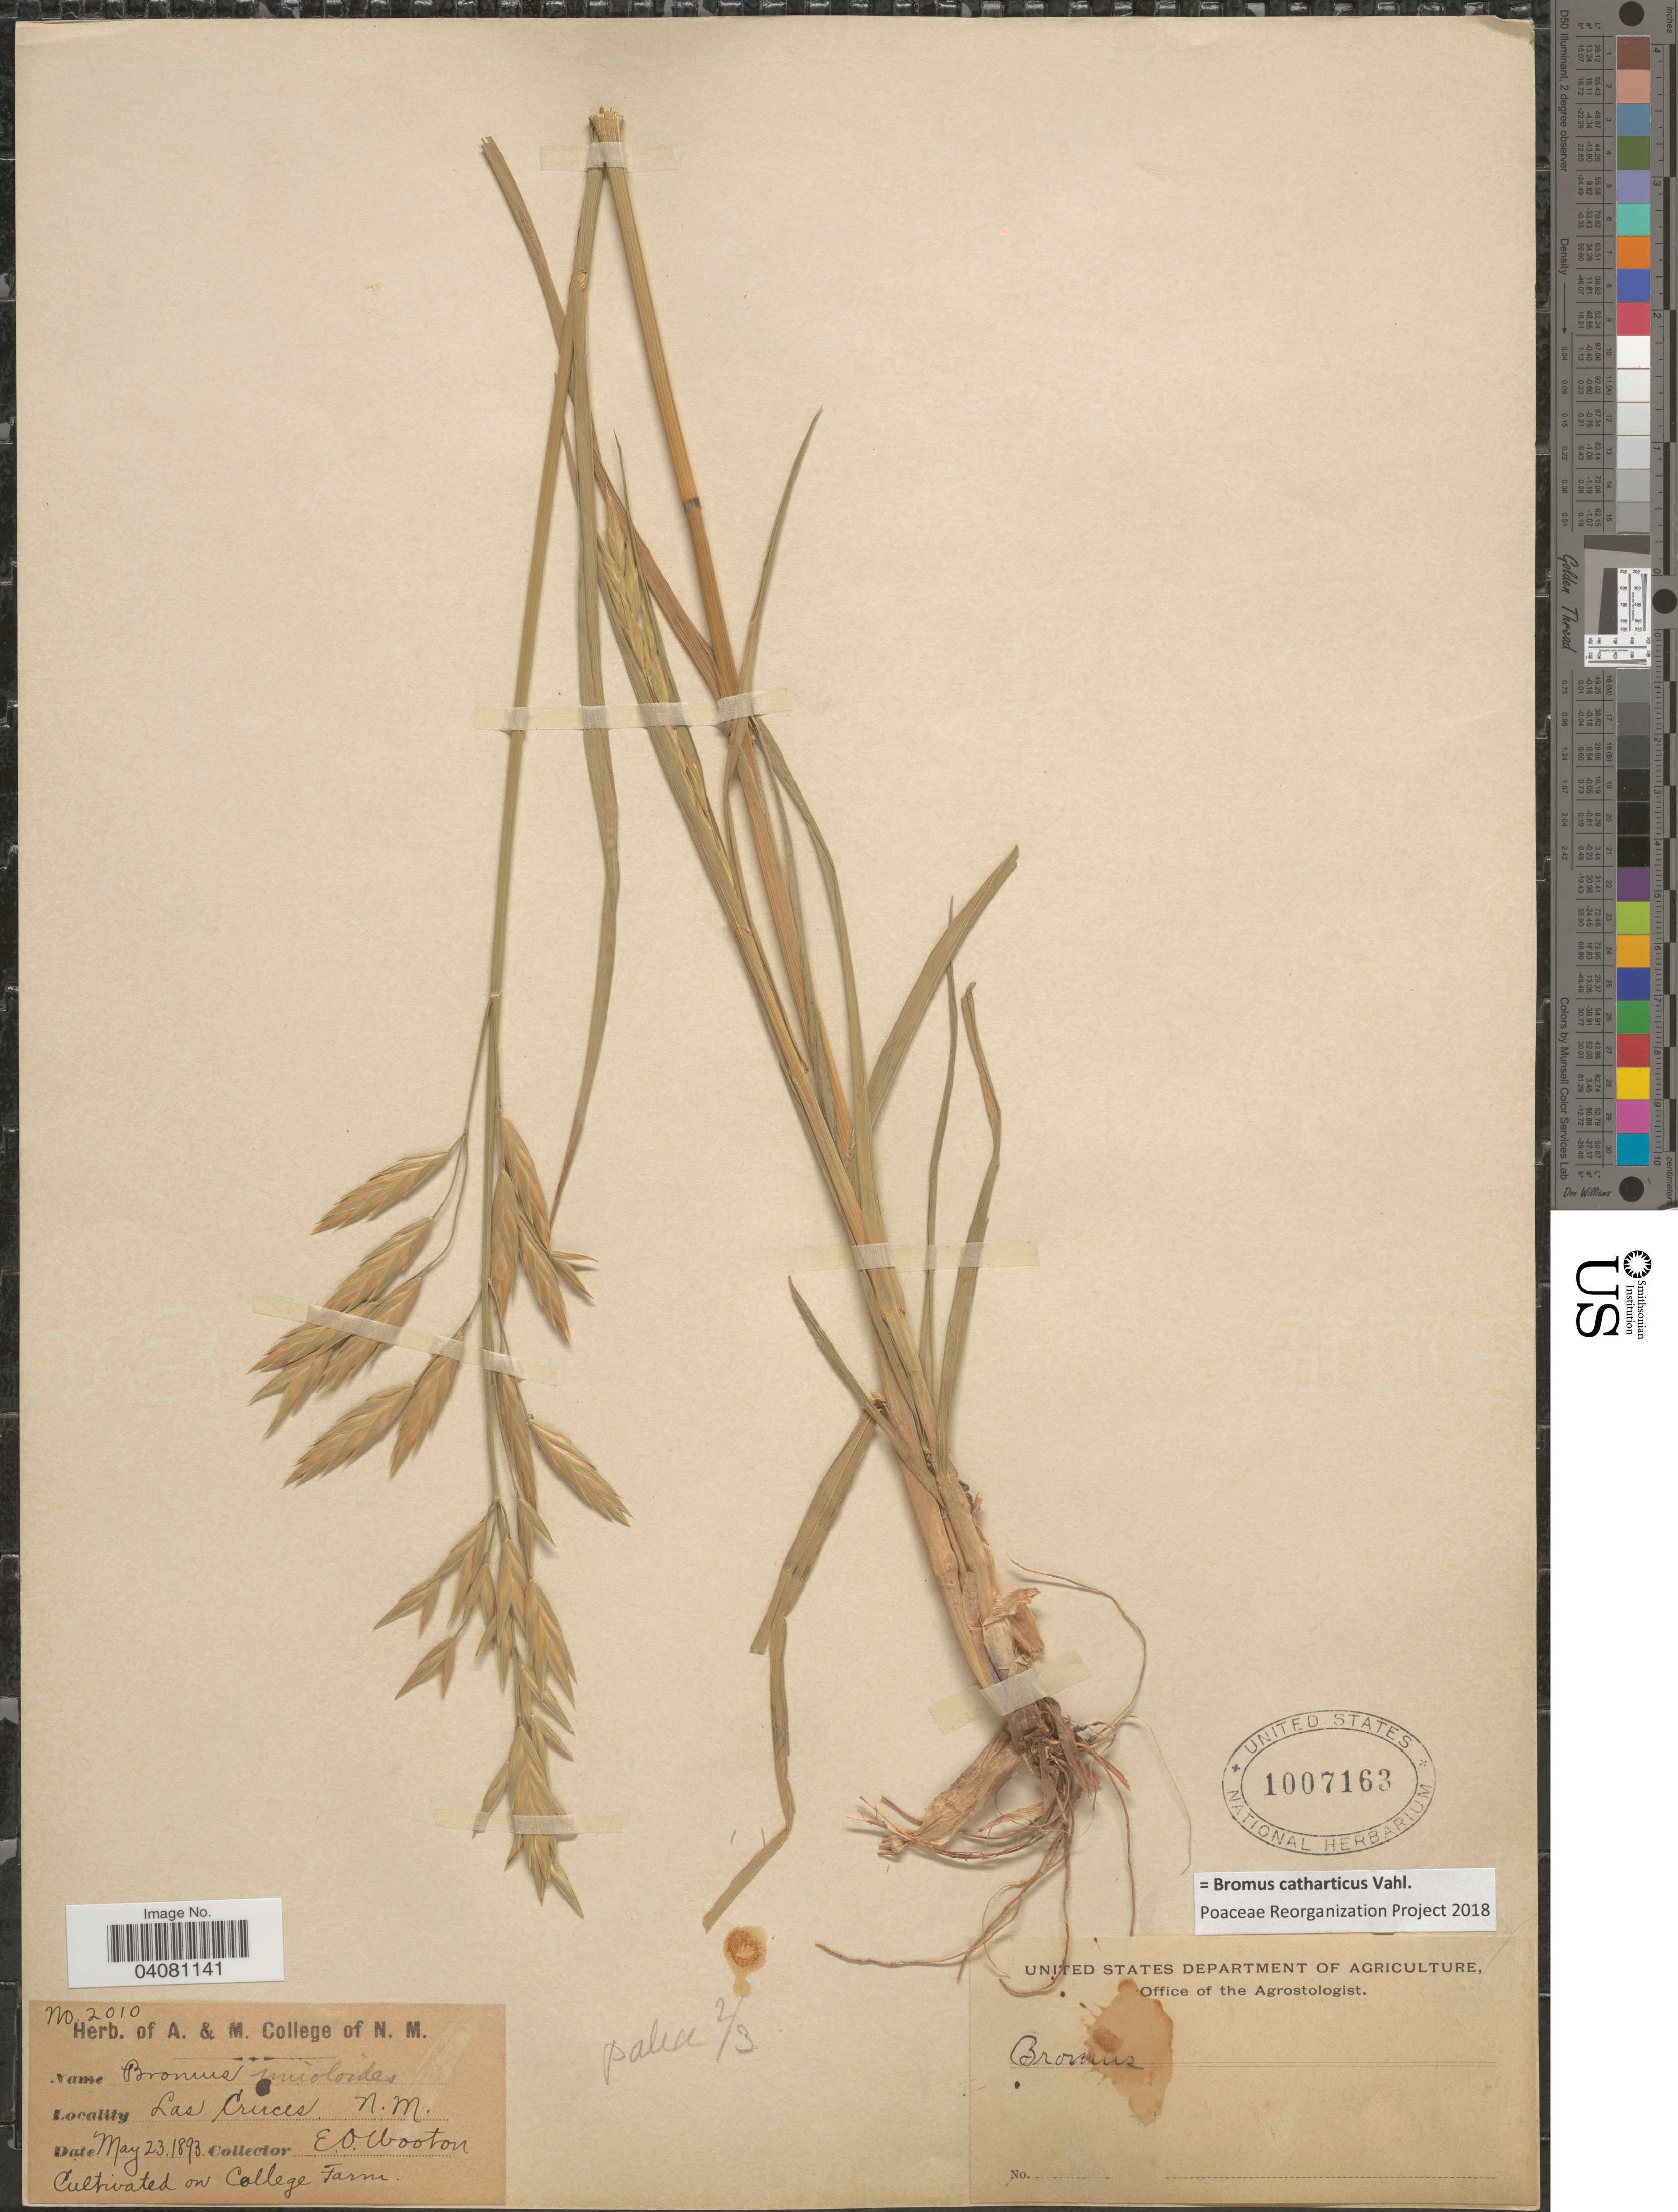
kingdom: Plantae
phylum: Tracheophyta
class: Liliopsida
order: Poales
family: Poaceae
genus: Bromus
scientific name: Bromus catharticus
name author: Vahl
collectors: E. O. Wooton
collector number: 2010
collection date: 1893-05-23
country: United States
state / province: New Mexico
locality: Las Cruces. College Farm.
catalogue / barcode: US 1007163